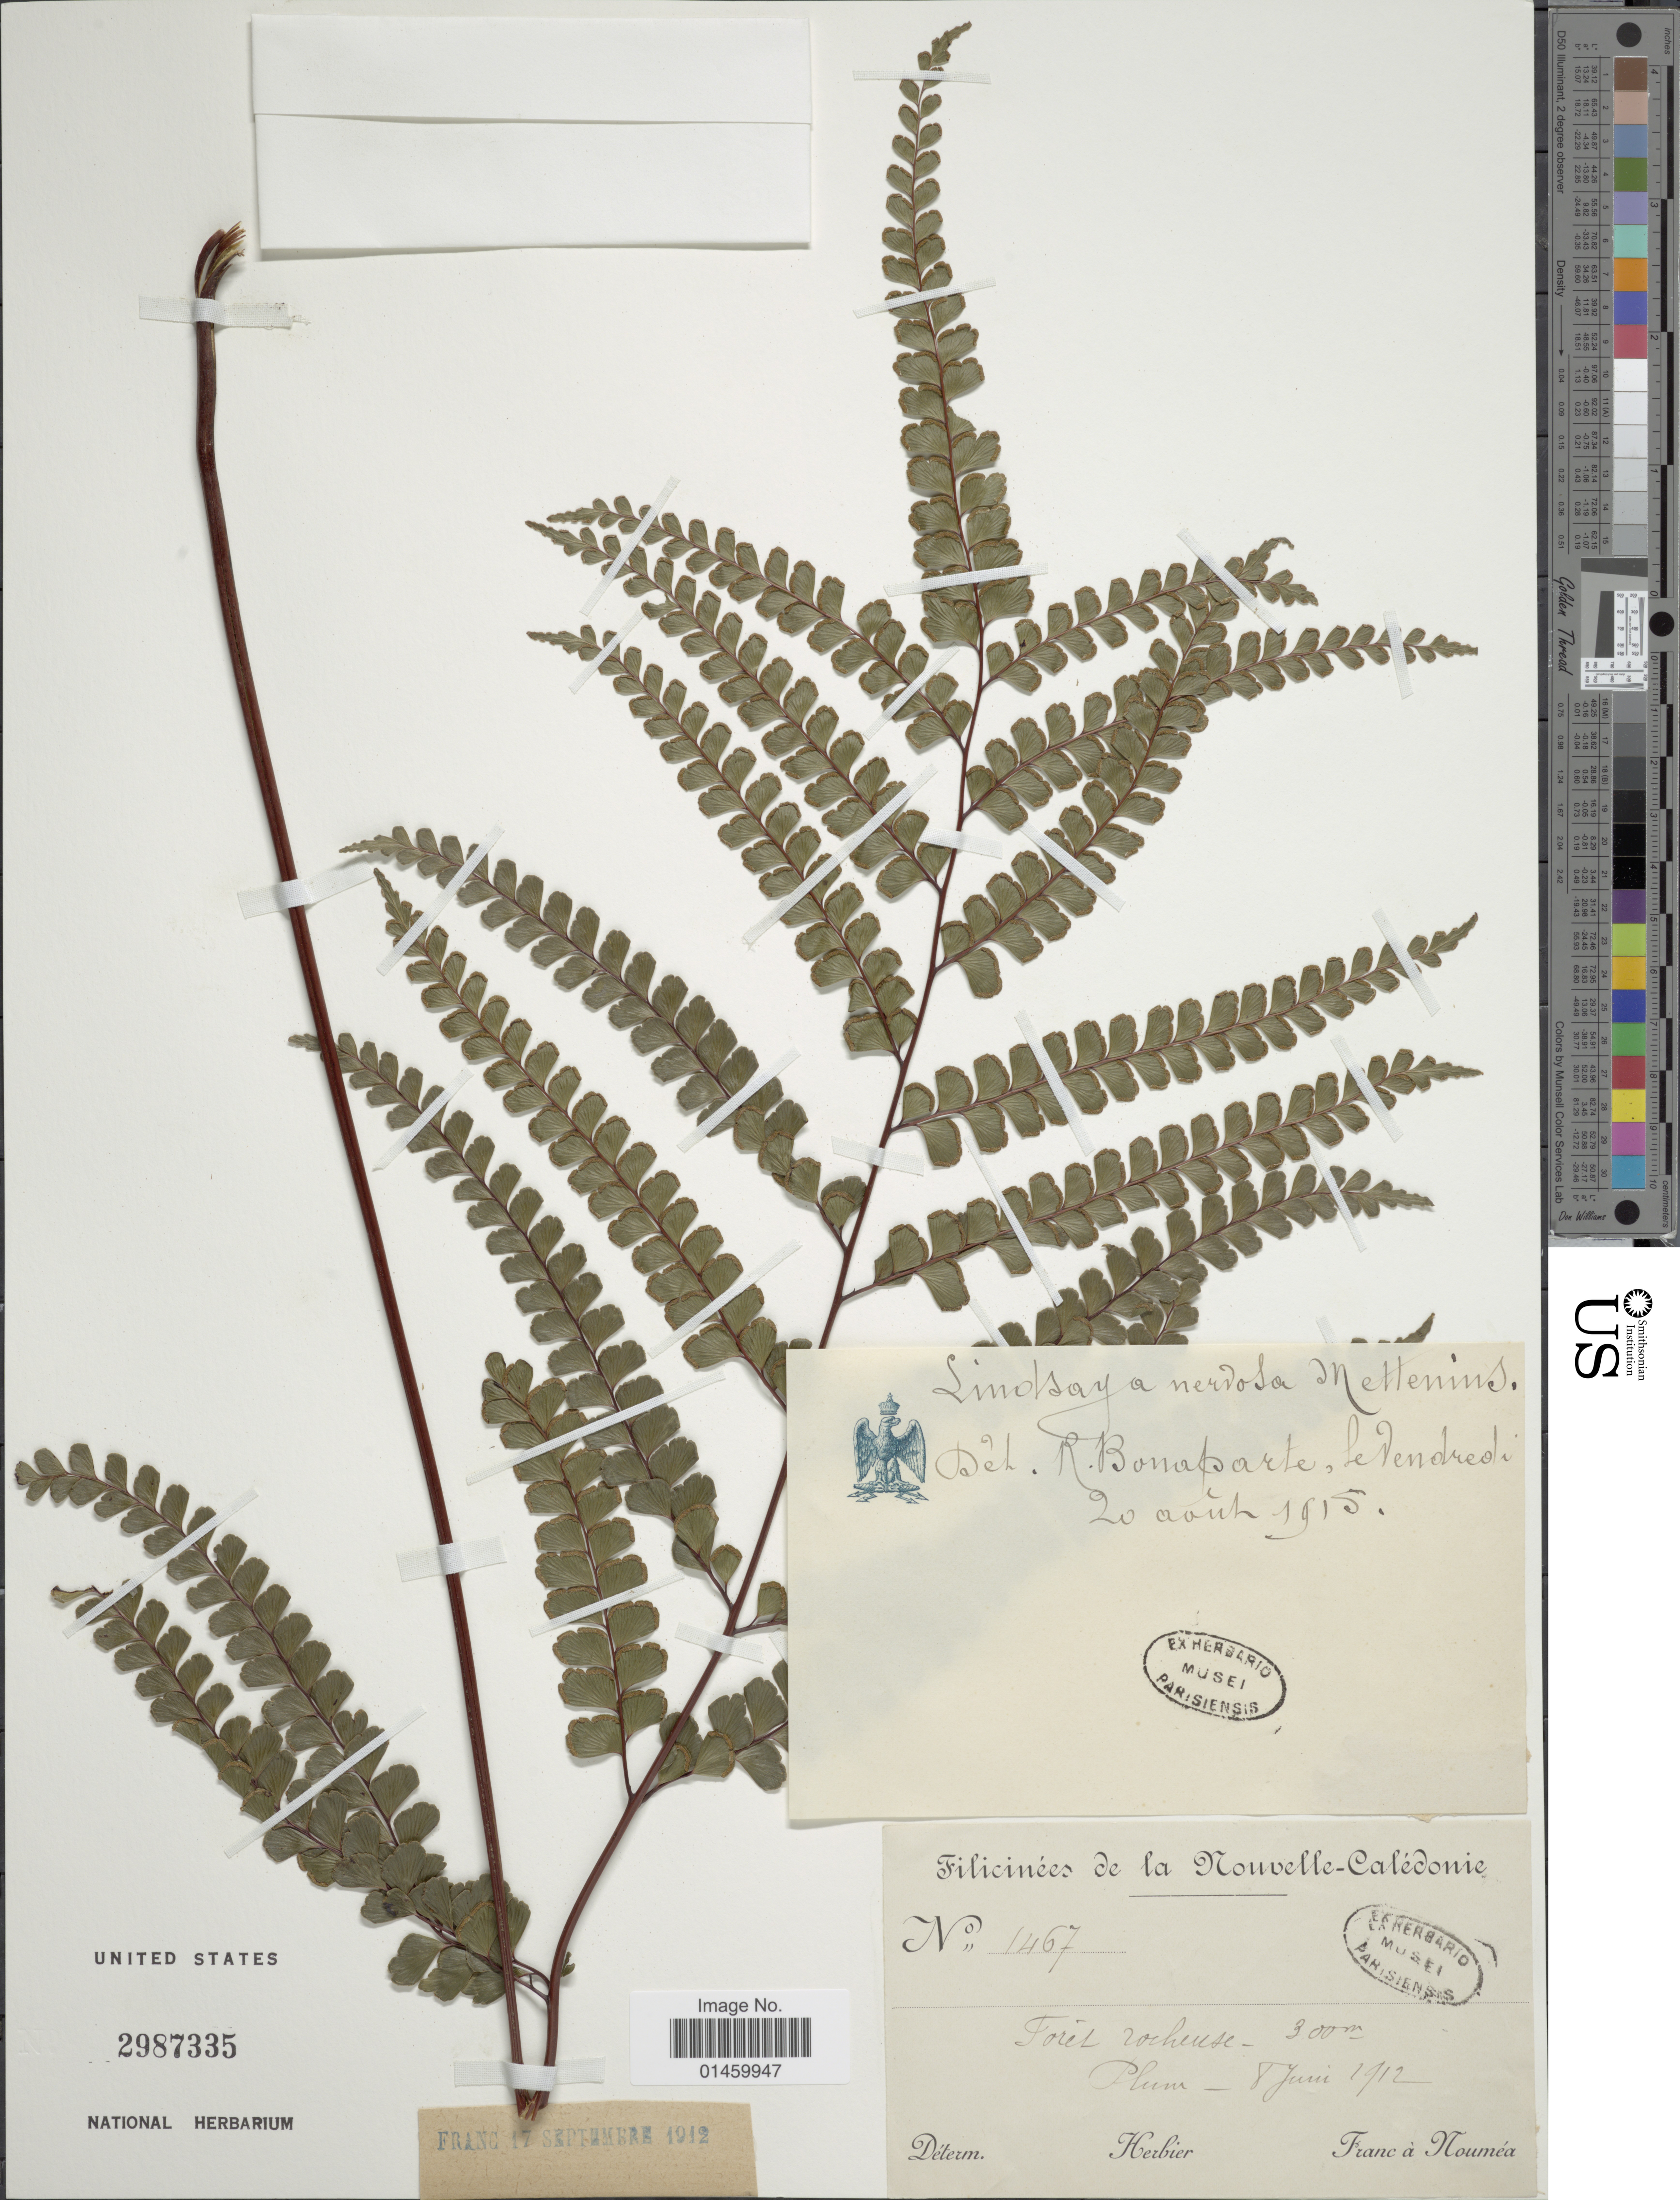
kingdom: Plantae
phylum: Tracheophyta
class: Polypodiopsida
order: Polypodiales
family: Lindsaeaceae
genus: Lindsaea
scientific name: Lindsaea nervosa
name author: Mett.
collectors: Franc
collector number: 1467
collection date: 1912-06-08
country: New Caledonia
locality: Filicinees de la Nouvelle-Caledonie. Plum.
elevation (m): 300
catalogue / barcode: US 2987335